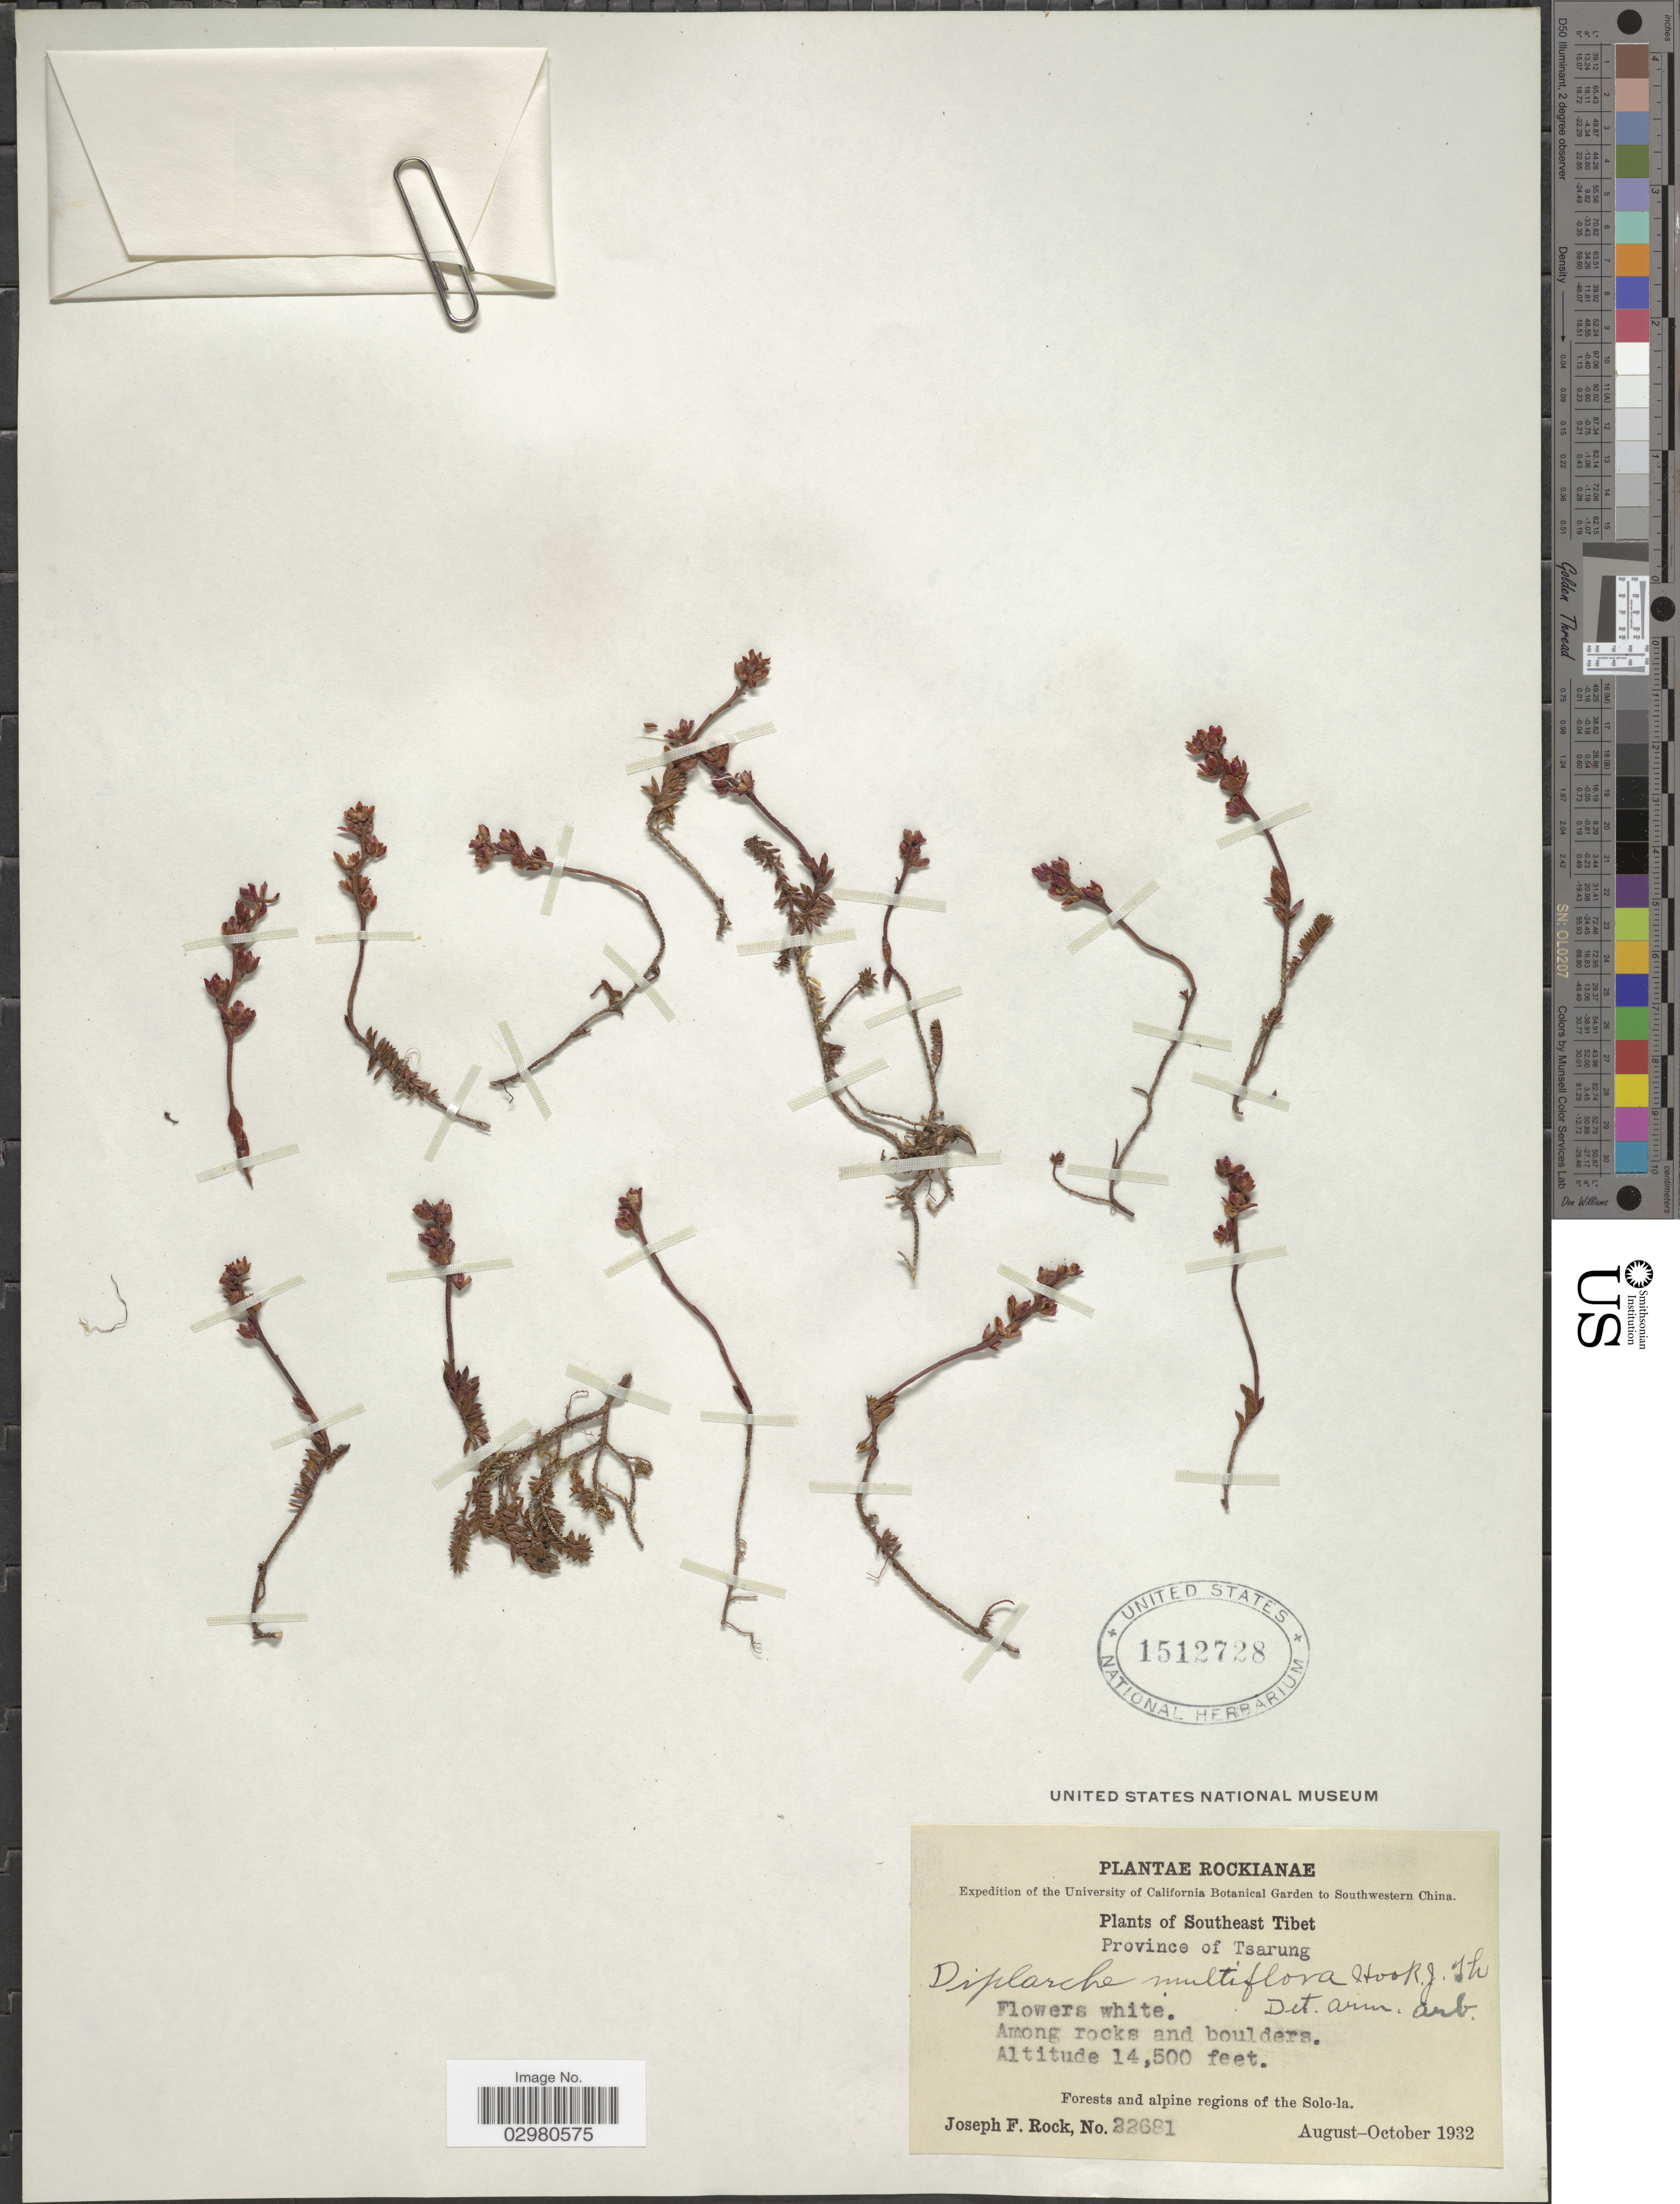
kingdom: Plantae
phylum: Tracheophyta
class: Magnoliopsida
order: Ericales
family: Ericaceae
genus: Diplarche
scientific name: Diplarche multiflora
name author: Hook. f. & Thomson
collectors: J. F. Rock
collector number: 22681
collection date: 1932-08/1932-10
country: China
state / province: Xizang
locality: Southwestern China. Southeast Tibet. Province of Tsarung. Forests and alpine regions of the Solo-la.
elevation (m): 4420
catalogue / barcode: US 1512728